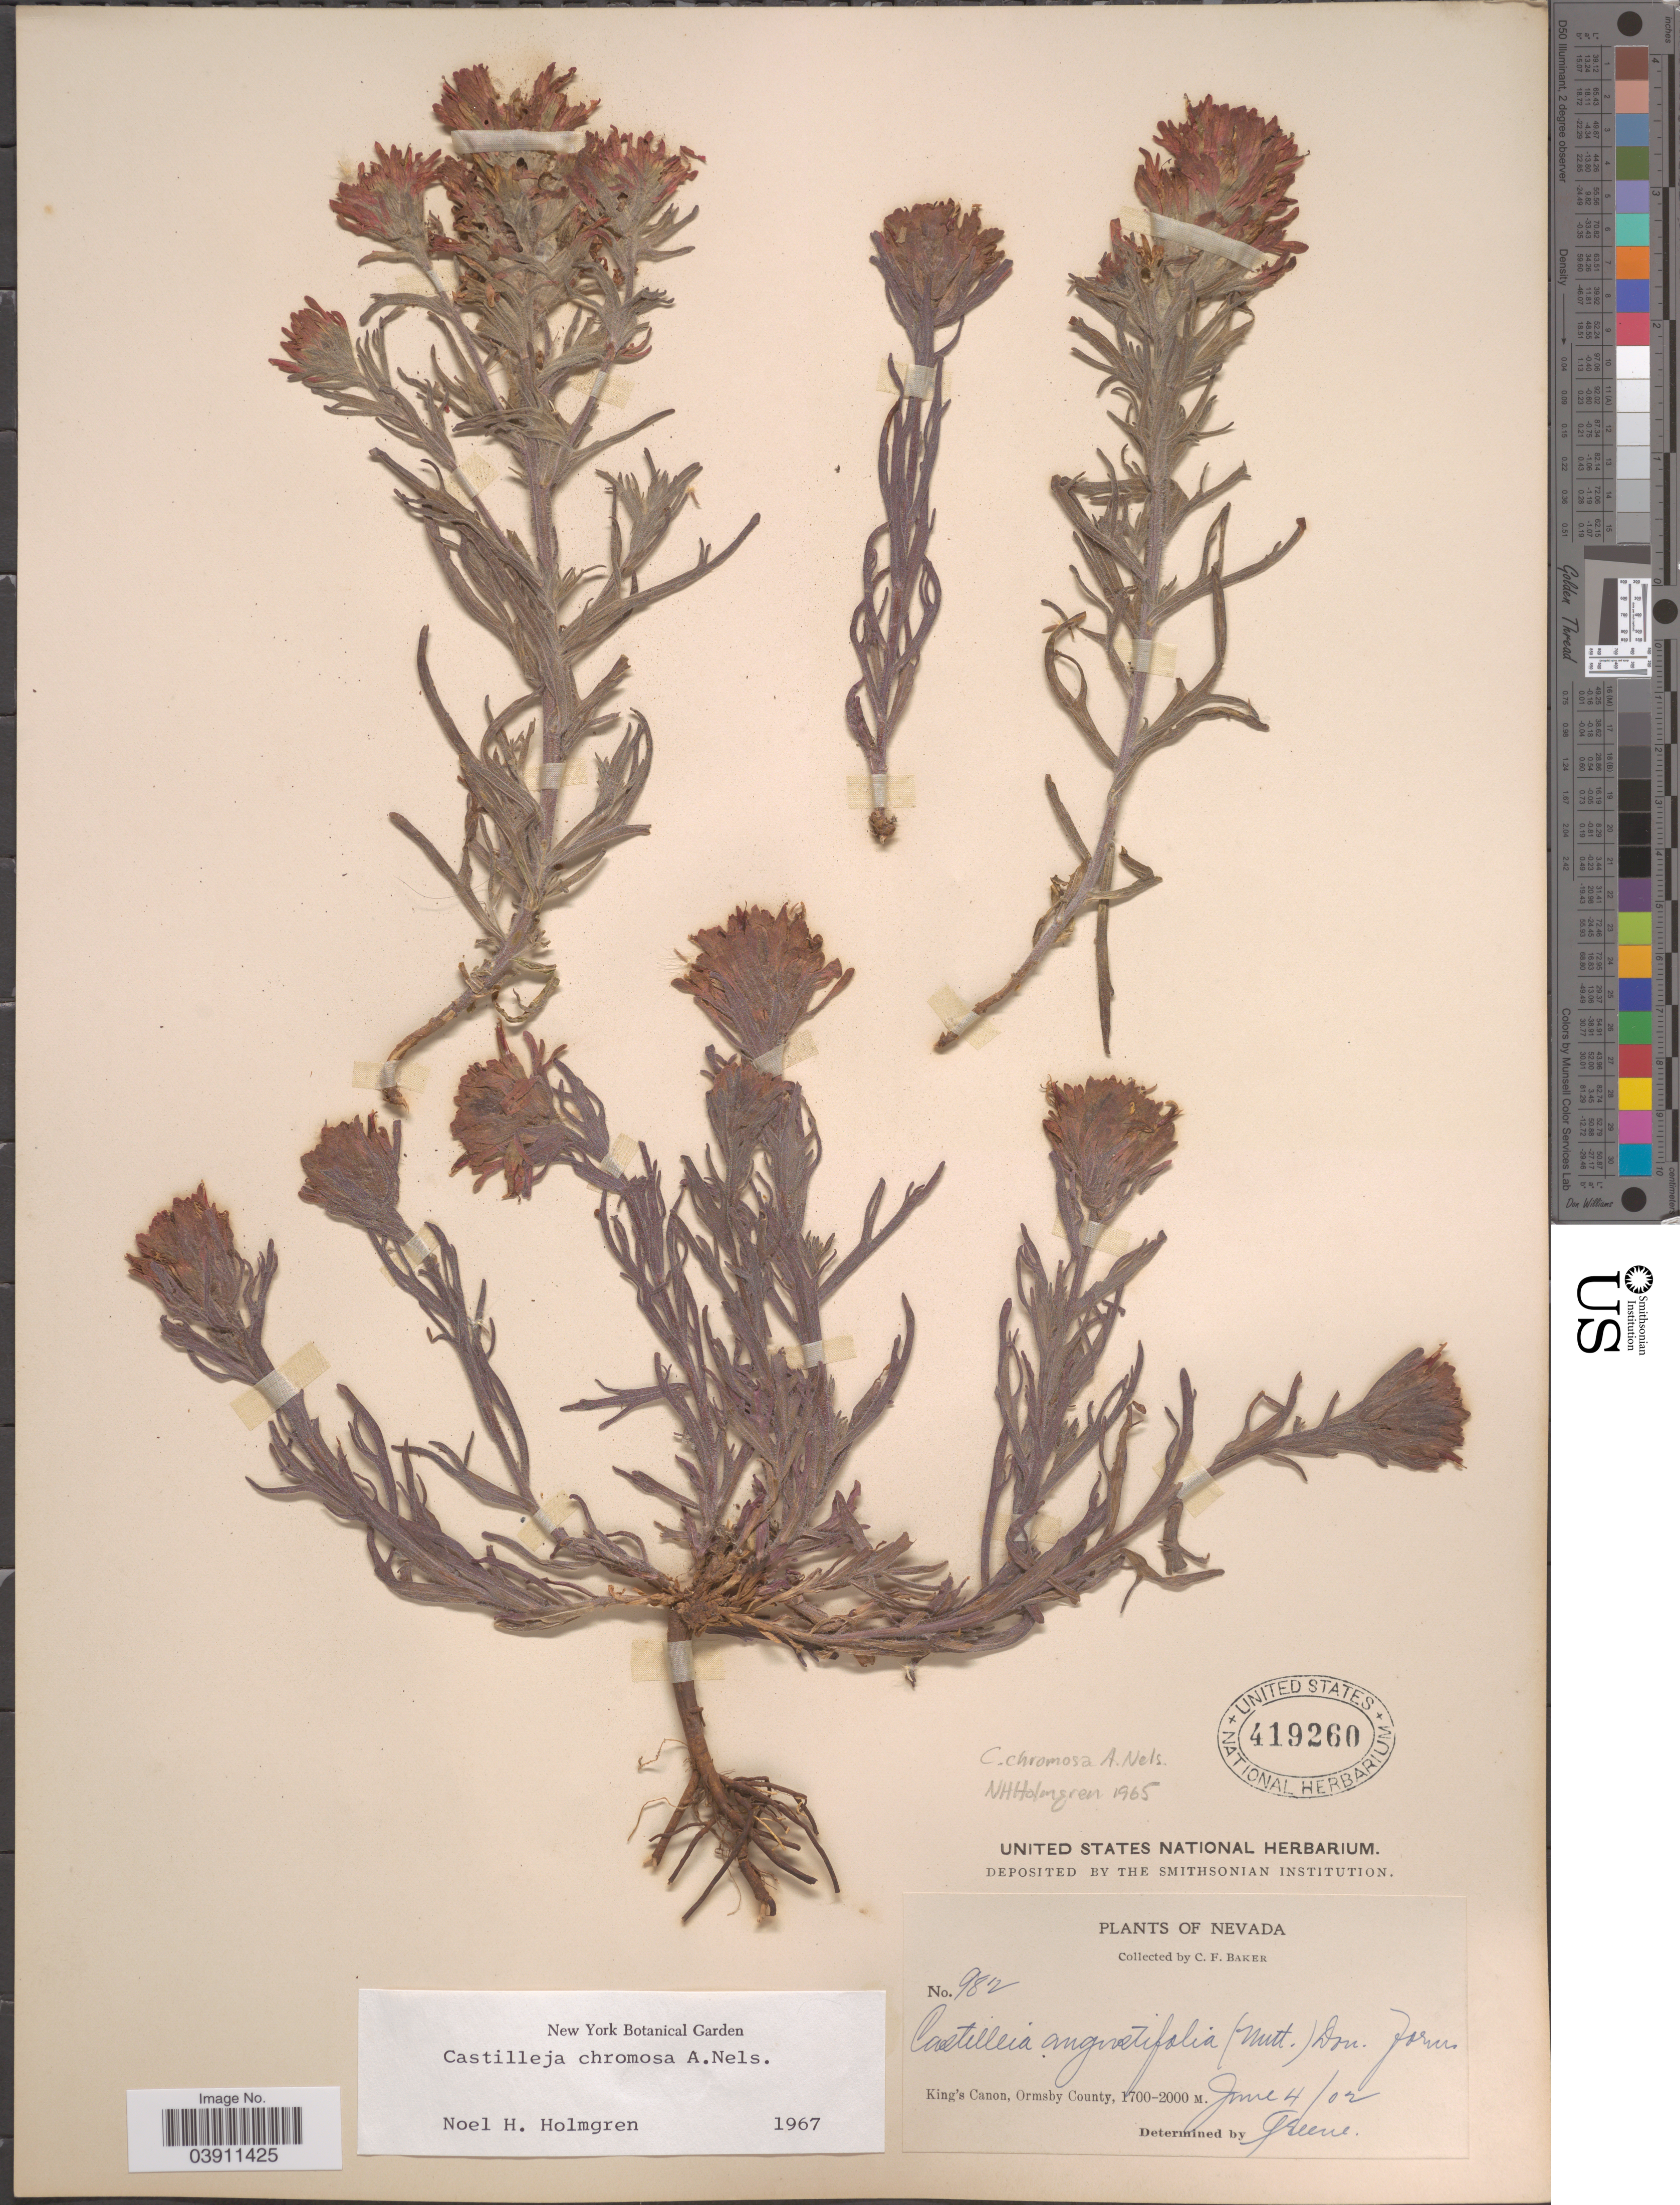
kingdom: Plantae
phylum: Tracheophyta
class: Magnoliopsida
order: Lamiales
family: Orobanchaceae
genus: Castilleja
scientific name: Castilleja chromosa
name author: A. Nelson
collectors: C. F. Baker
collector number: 982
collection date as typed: Transcribed d/m/y: 4/6/2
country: United States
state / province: Nevada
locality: King's Canon, Ormsby County.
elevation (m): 1700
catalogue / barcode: US 419260